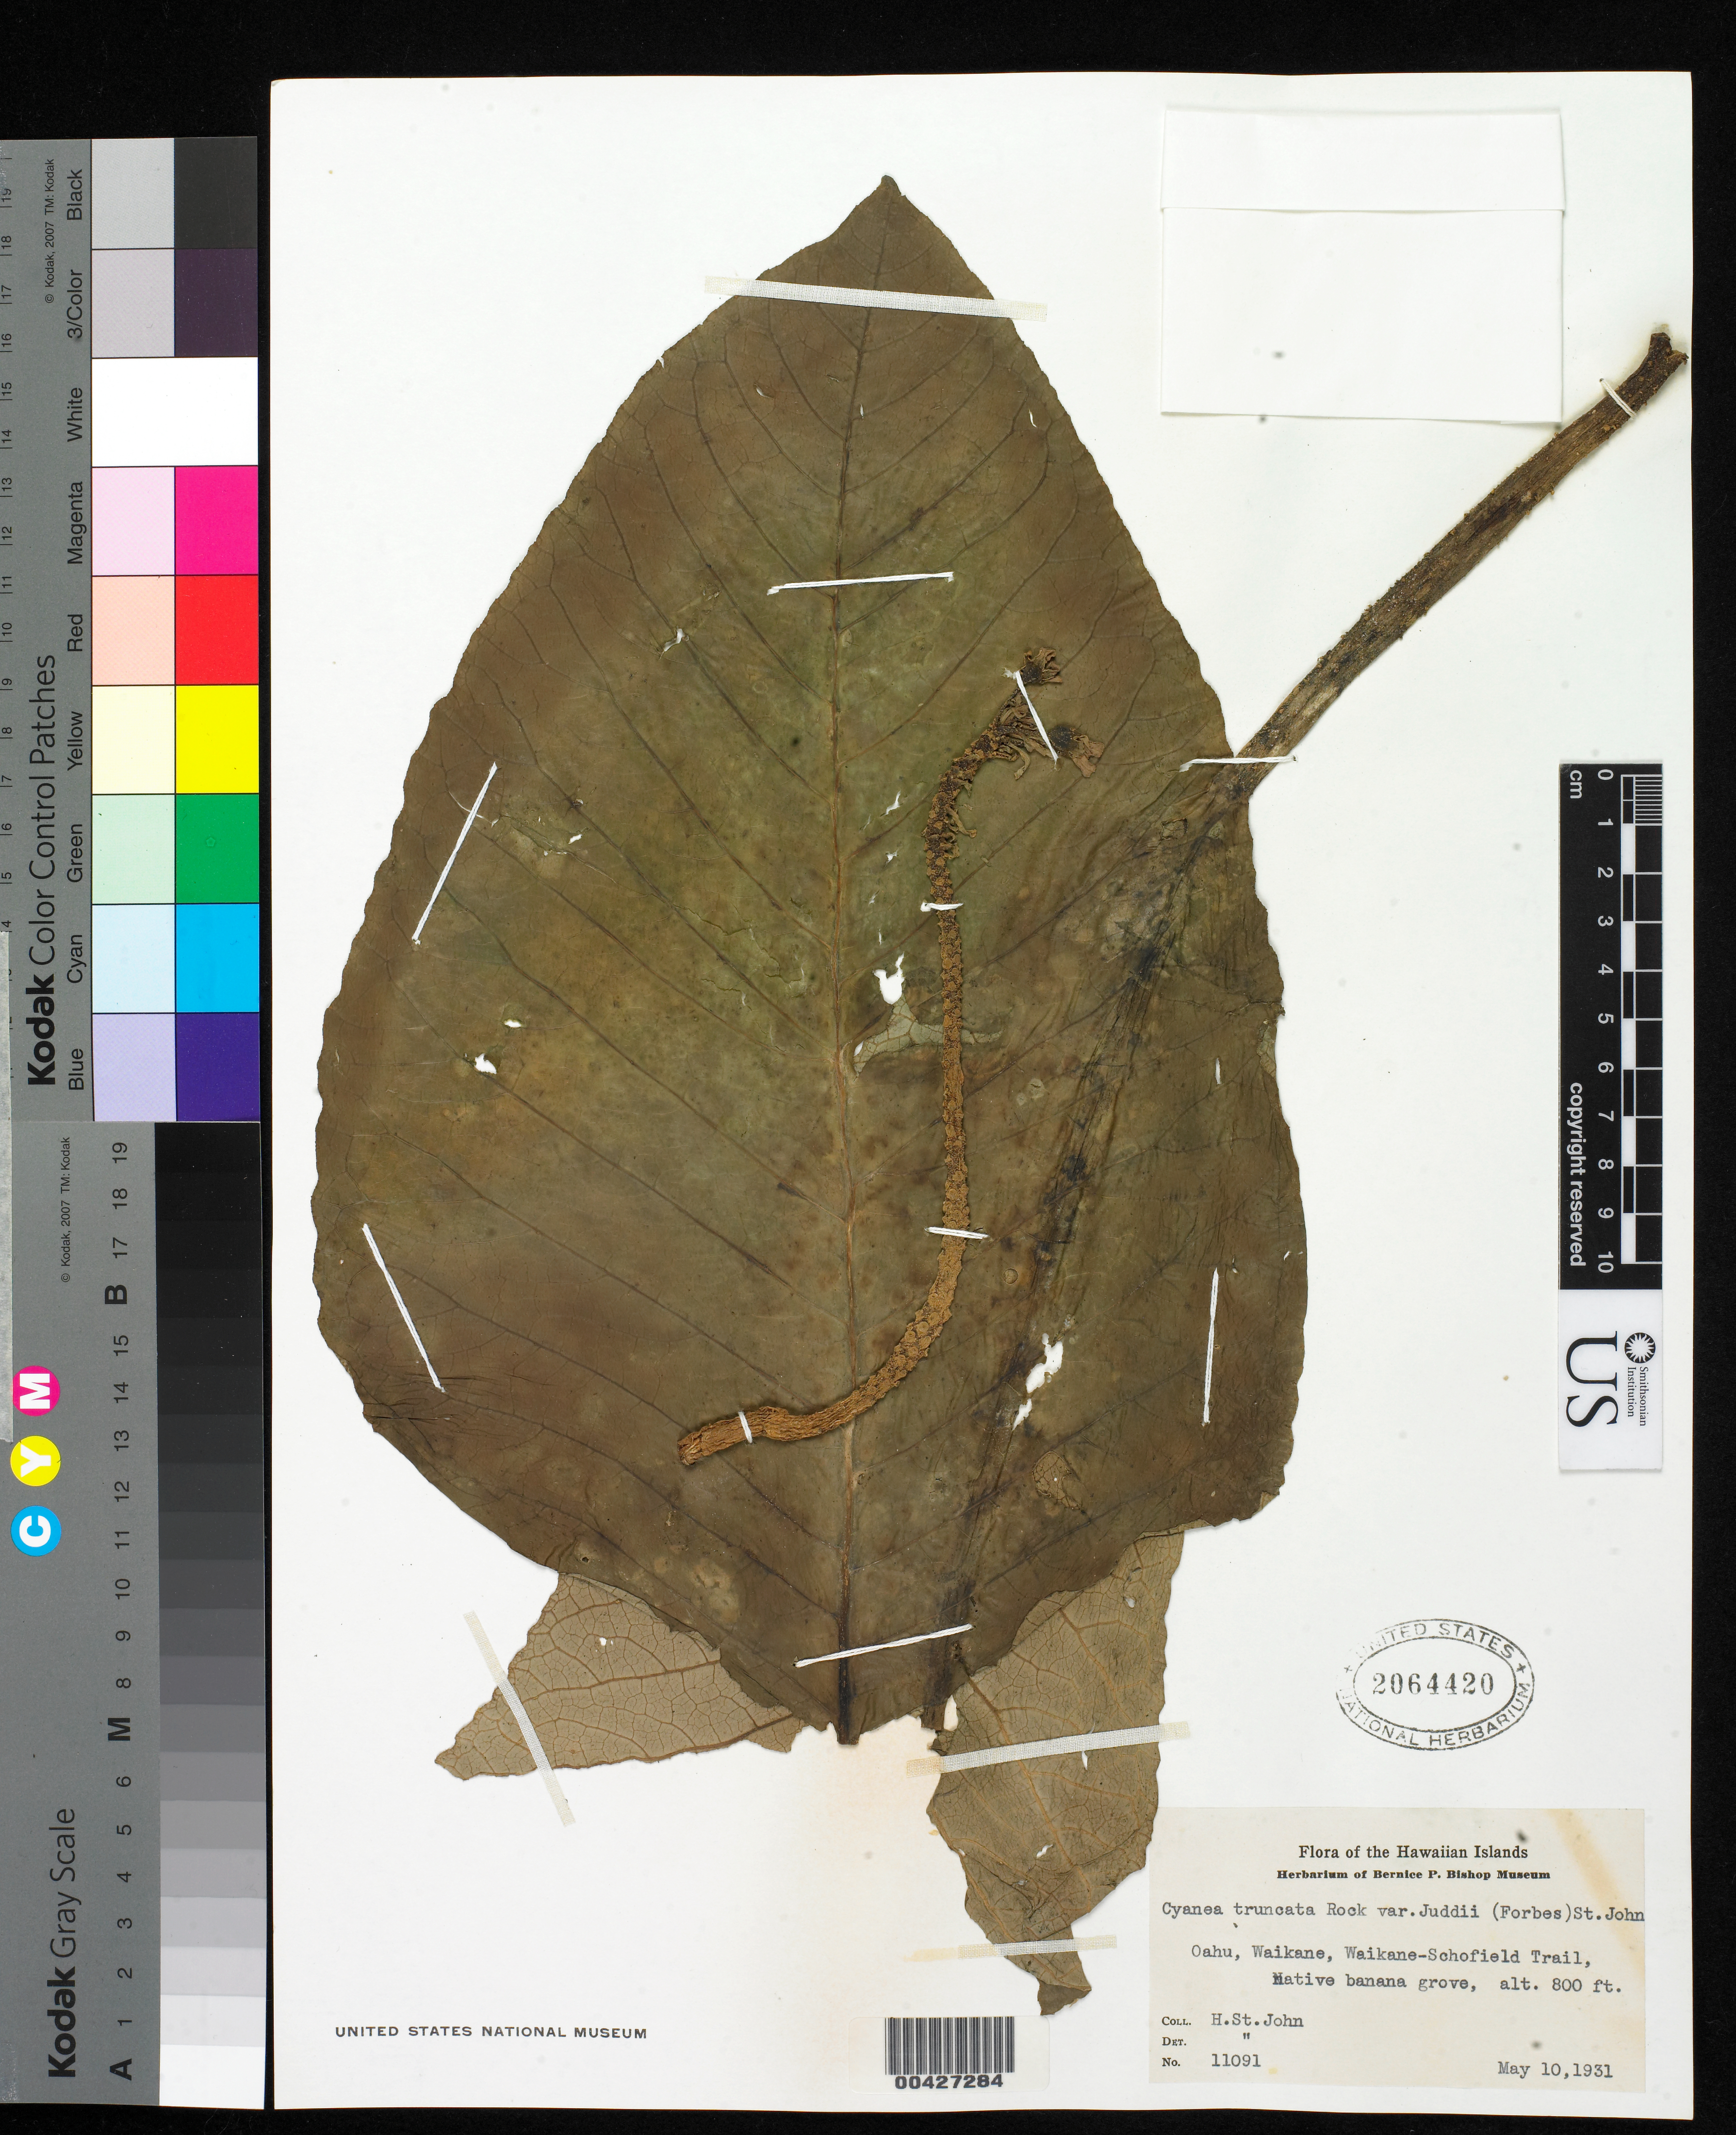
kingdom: Plantae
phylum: Tracheophyta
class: Magnoliopsida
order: Asterales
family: Campanulaceae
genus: Cyanea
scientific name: Cyanea truncata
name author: (Rock) Rock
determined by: St. John, H.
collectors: H. St. John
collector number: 11091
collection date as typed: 10 May 1931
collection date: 1931-05-10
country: United States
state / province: Hawaii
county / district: Honolulu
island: Oahu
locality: Waikane, Waikane-Schofield Trail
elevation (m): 244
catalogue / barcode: US 2064420